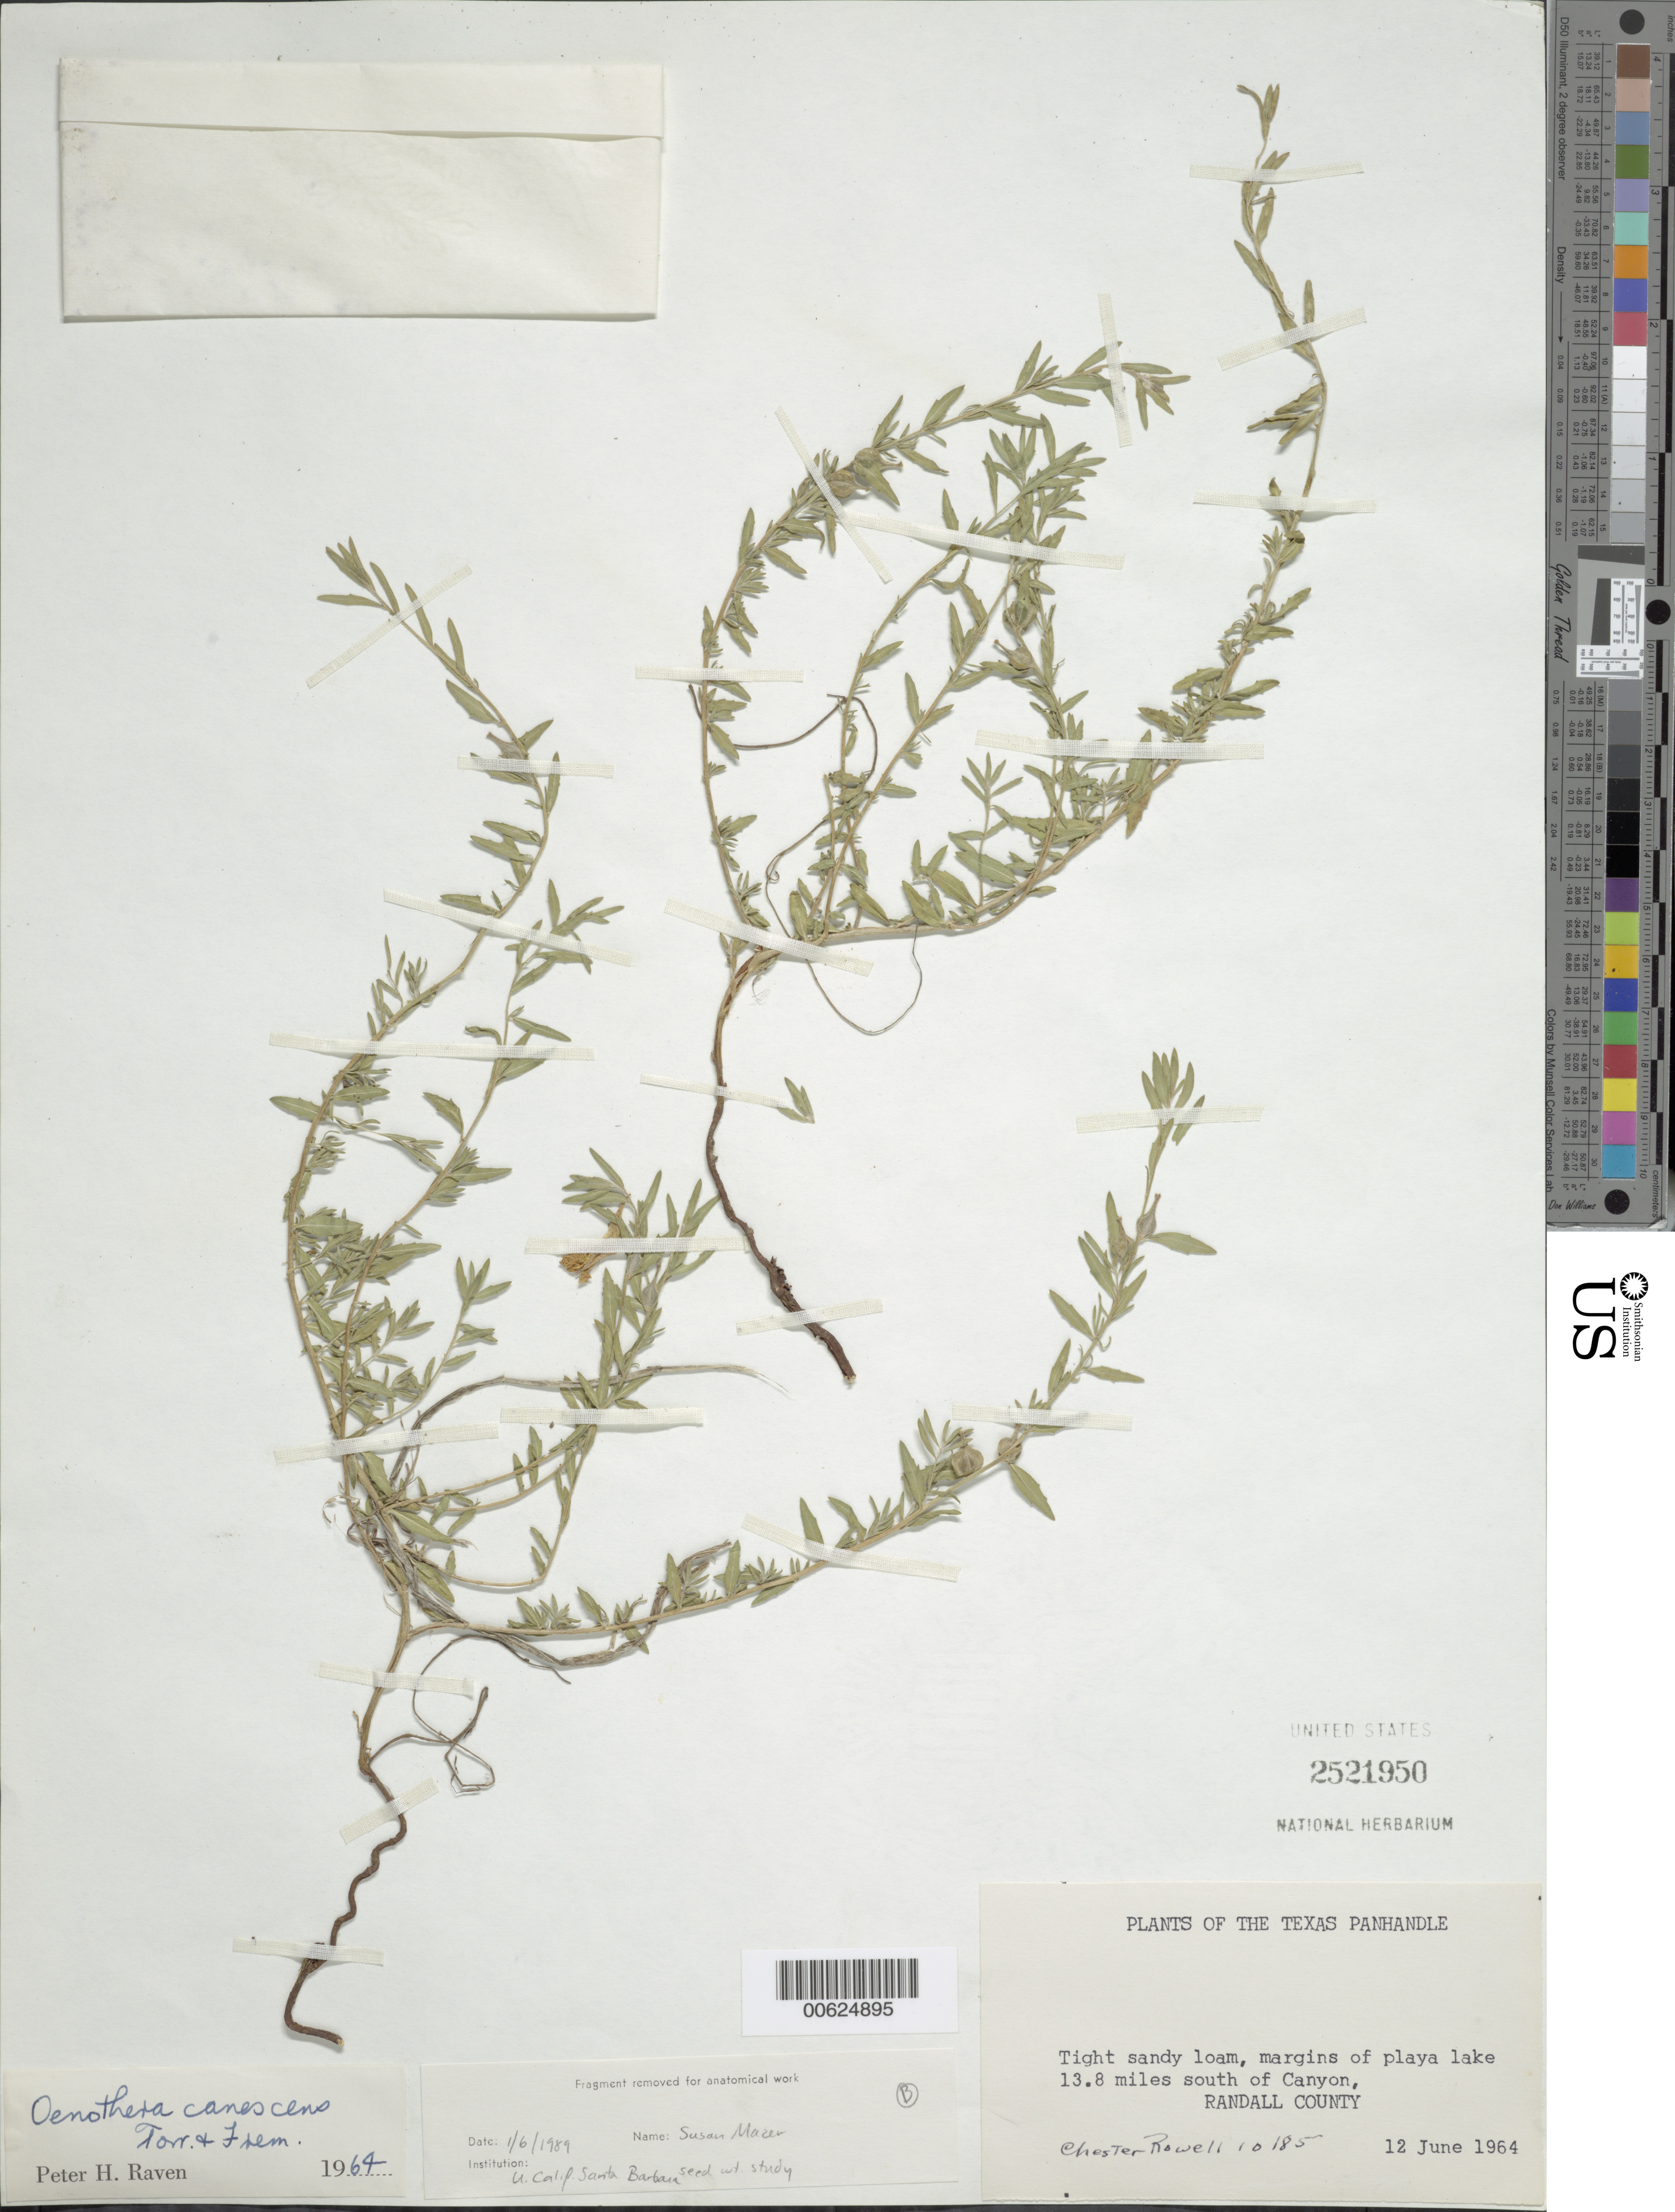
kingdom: Plantae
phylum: Tracheophyta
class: Magnoliopsida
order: Myrtales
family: Onagraceae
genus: Oenothera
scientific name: Oenothera canescens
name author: Torr. & Frém.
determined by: Macer, S., (UCSB), University of California - Santa Barbara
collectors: C. M. Rowell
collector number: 10185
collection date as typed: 12 Jun 1964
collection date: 1964-06-12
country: United States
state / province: Texas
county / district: Randall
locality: Playa Lake, S of Canyon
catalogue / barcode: US 2521950